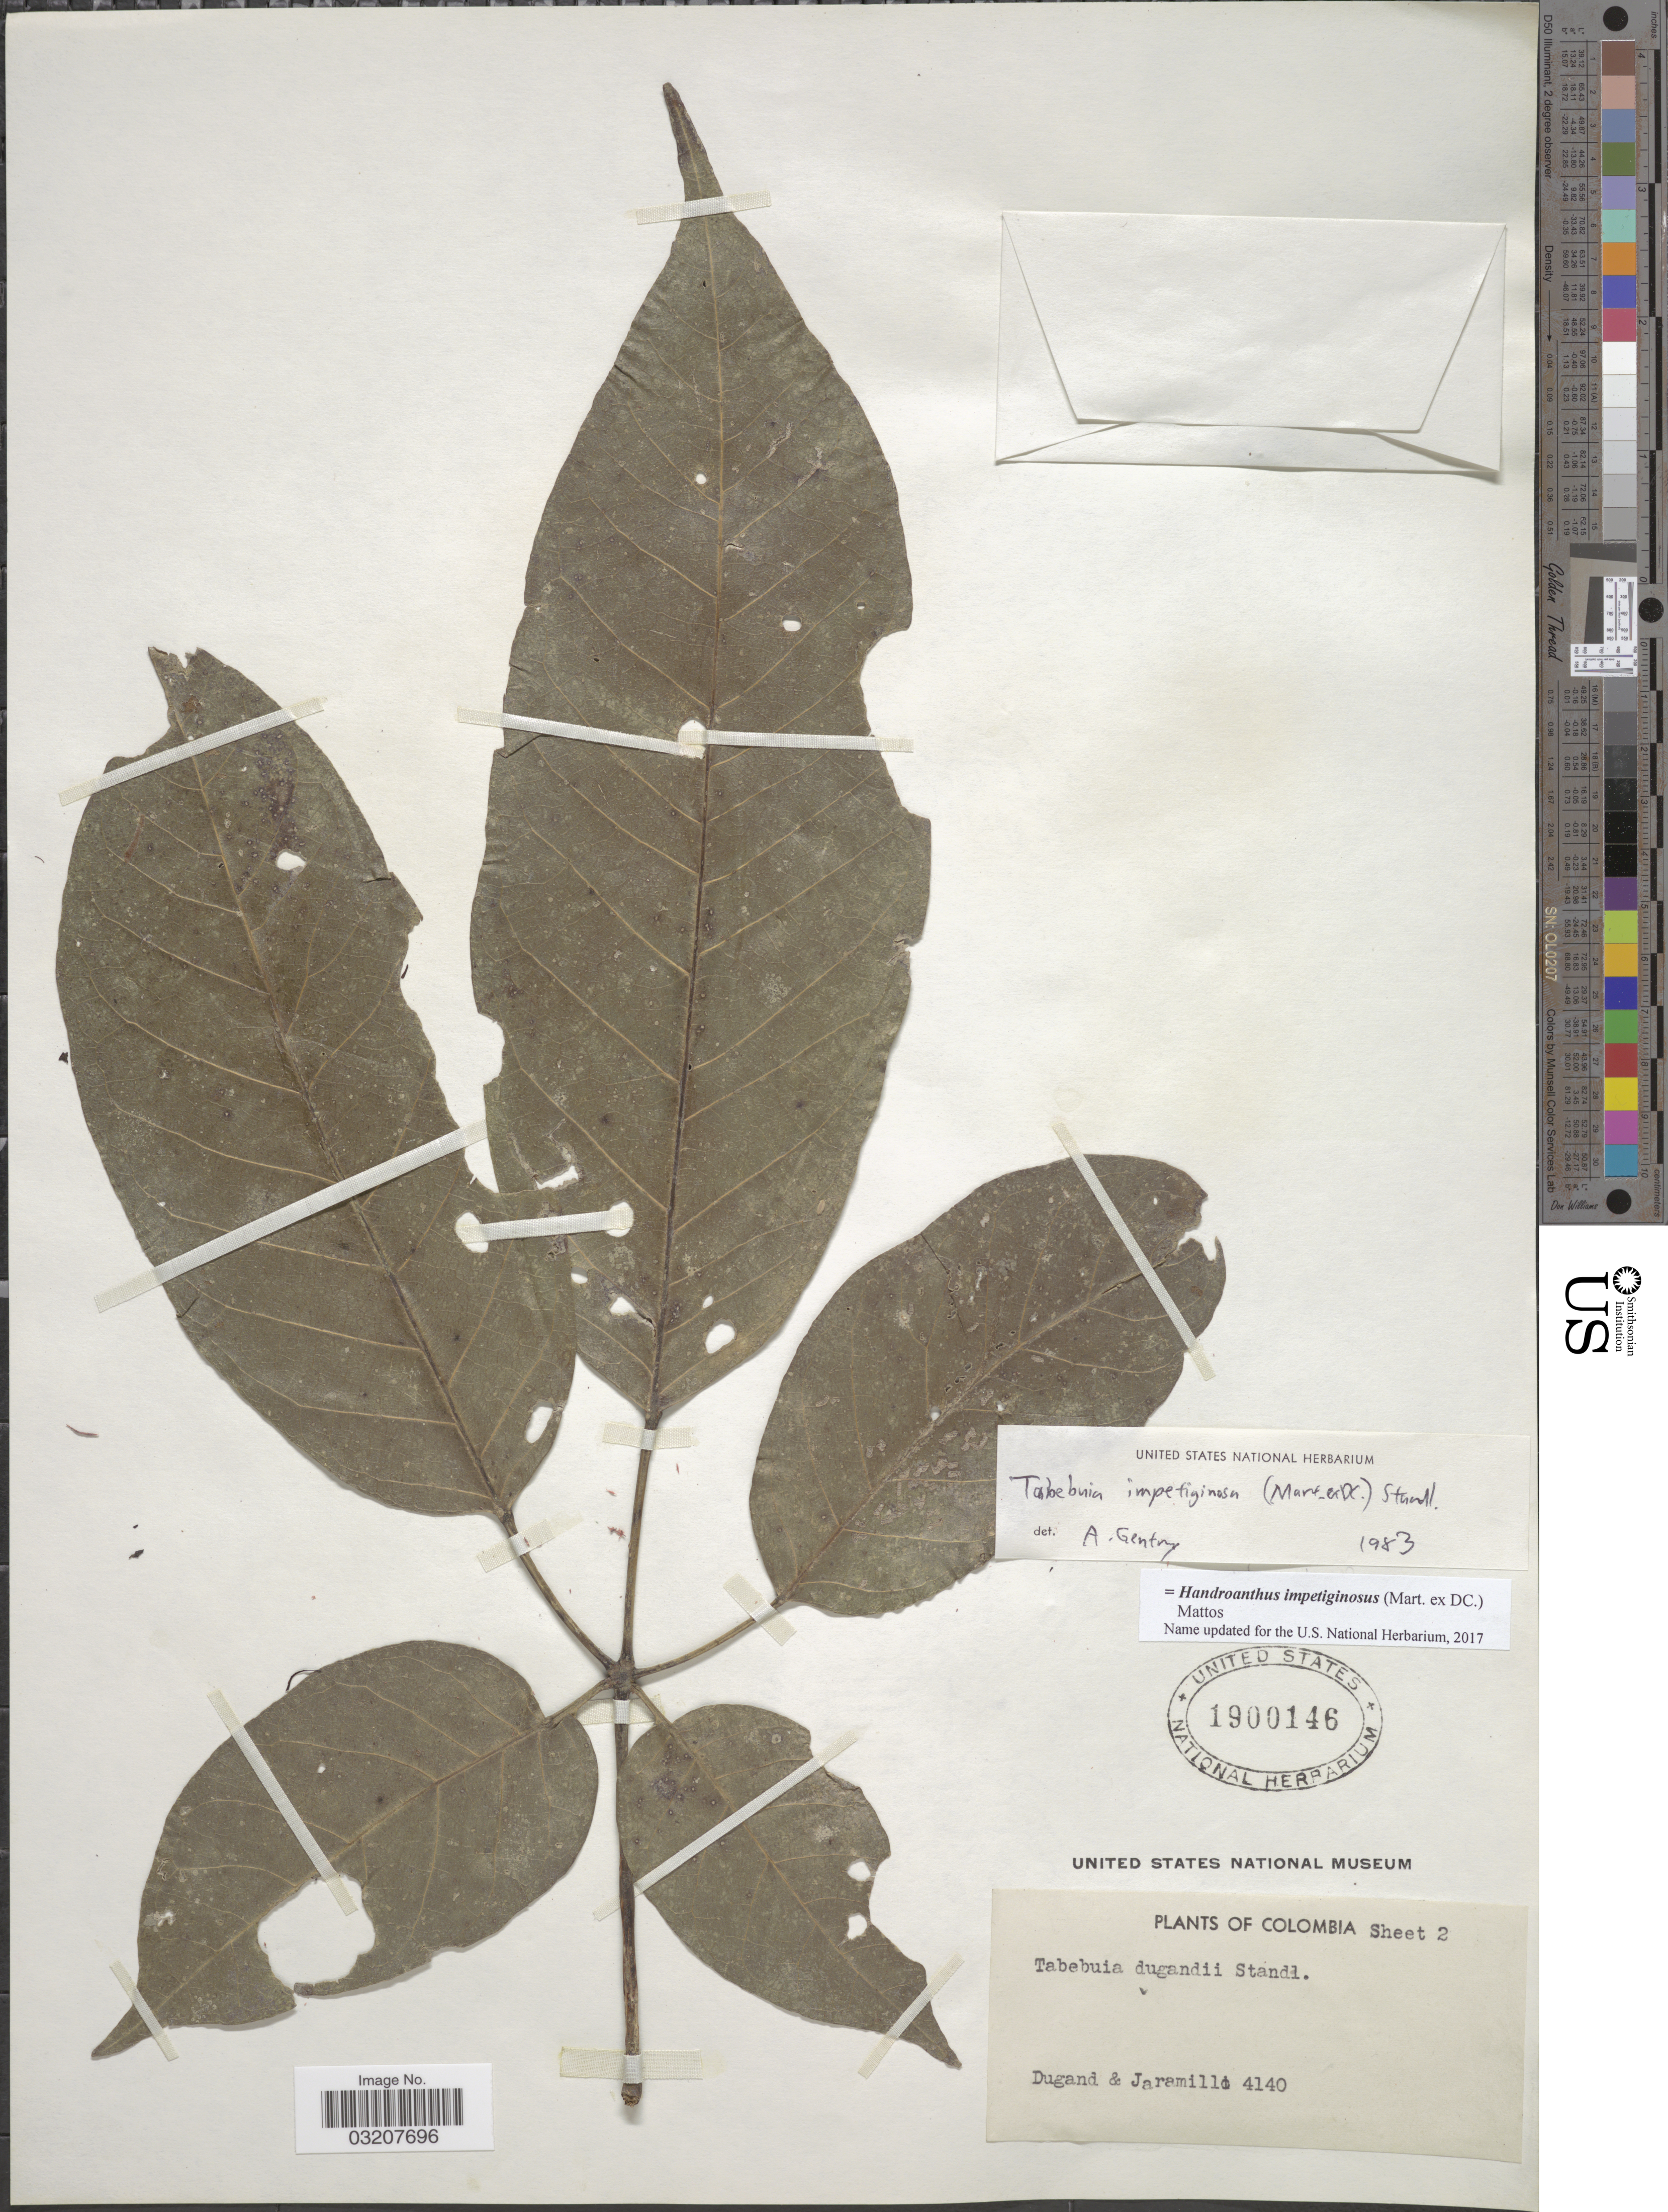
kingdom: Plantae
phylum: Tracheophyta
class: Magnoliopsida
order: Lamiales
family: Bignoniaceae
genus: Handroanthus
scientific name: Handroanthus impetiginosus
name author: (Mart. ex DC.) Mattos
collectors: Dugand, -- & Jaramillo, --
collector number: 4140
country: Colombia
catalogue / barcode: US 1900146